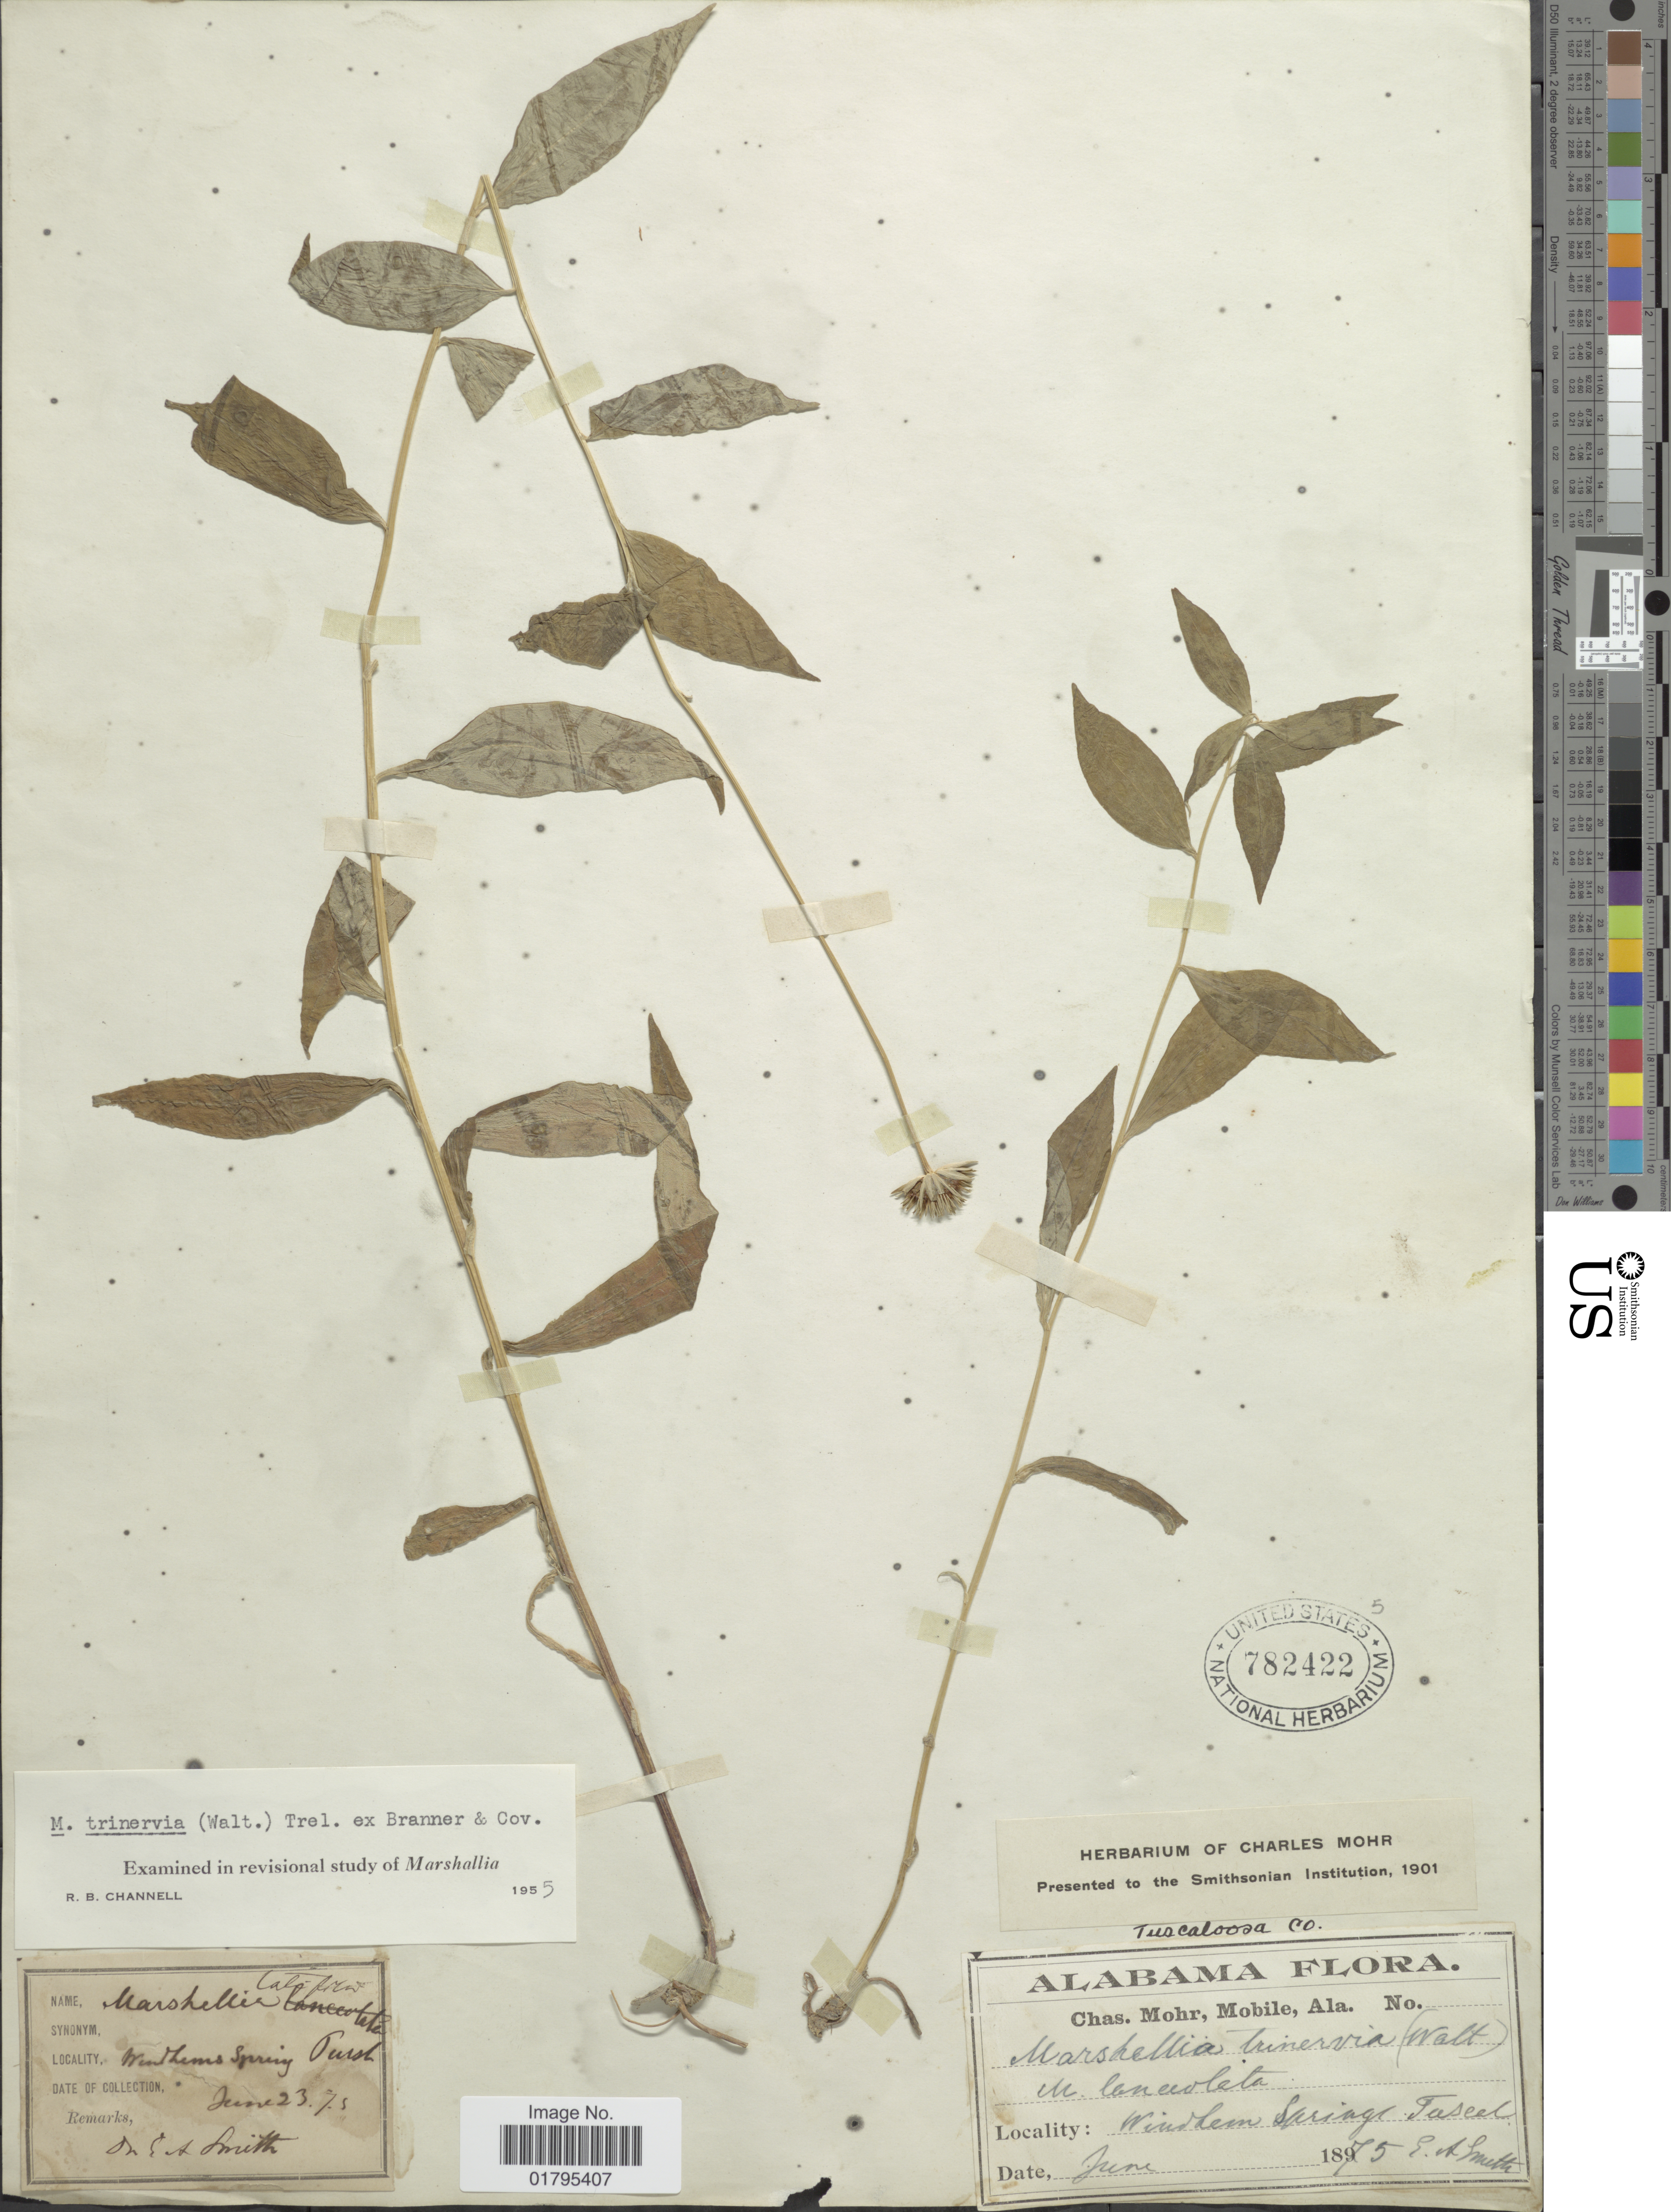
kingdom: Plantae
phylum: Tracheophyta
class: Magnoliopsida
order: Asterales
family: Asteraceae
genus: Marshallia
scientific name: Marshallia trinervia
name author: (Walter) Lesq. ex Trel.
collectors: E. A. Smith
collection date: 1875-06-23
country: United States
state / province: Alabama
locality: Windhem Springs Tuscal.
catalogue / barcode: US 782422